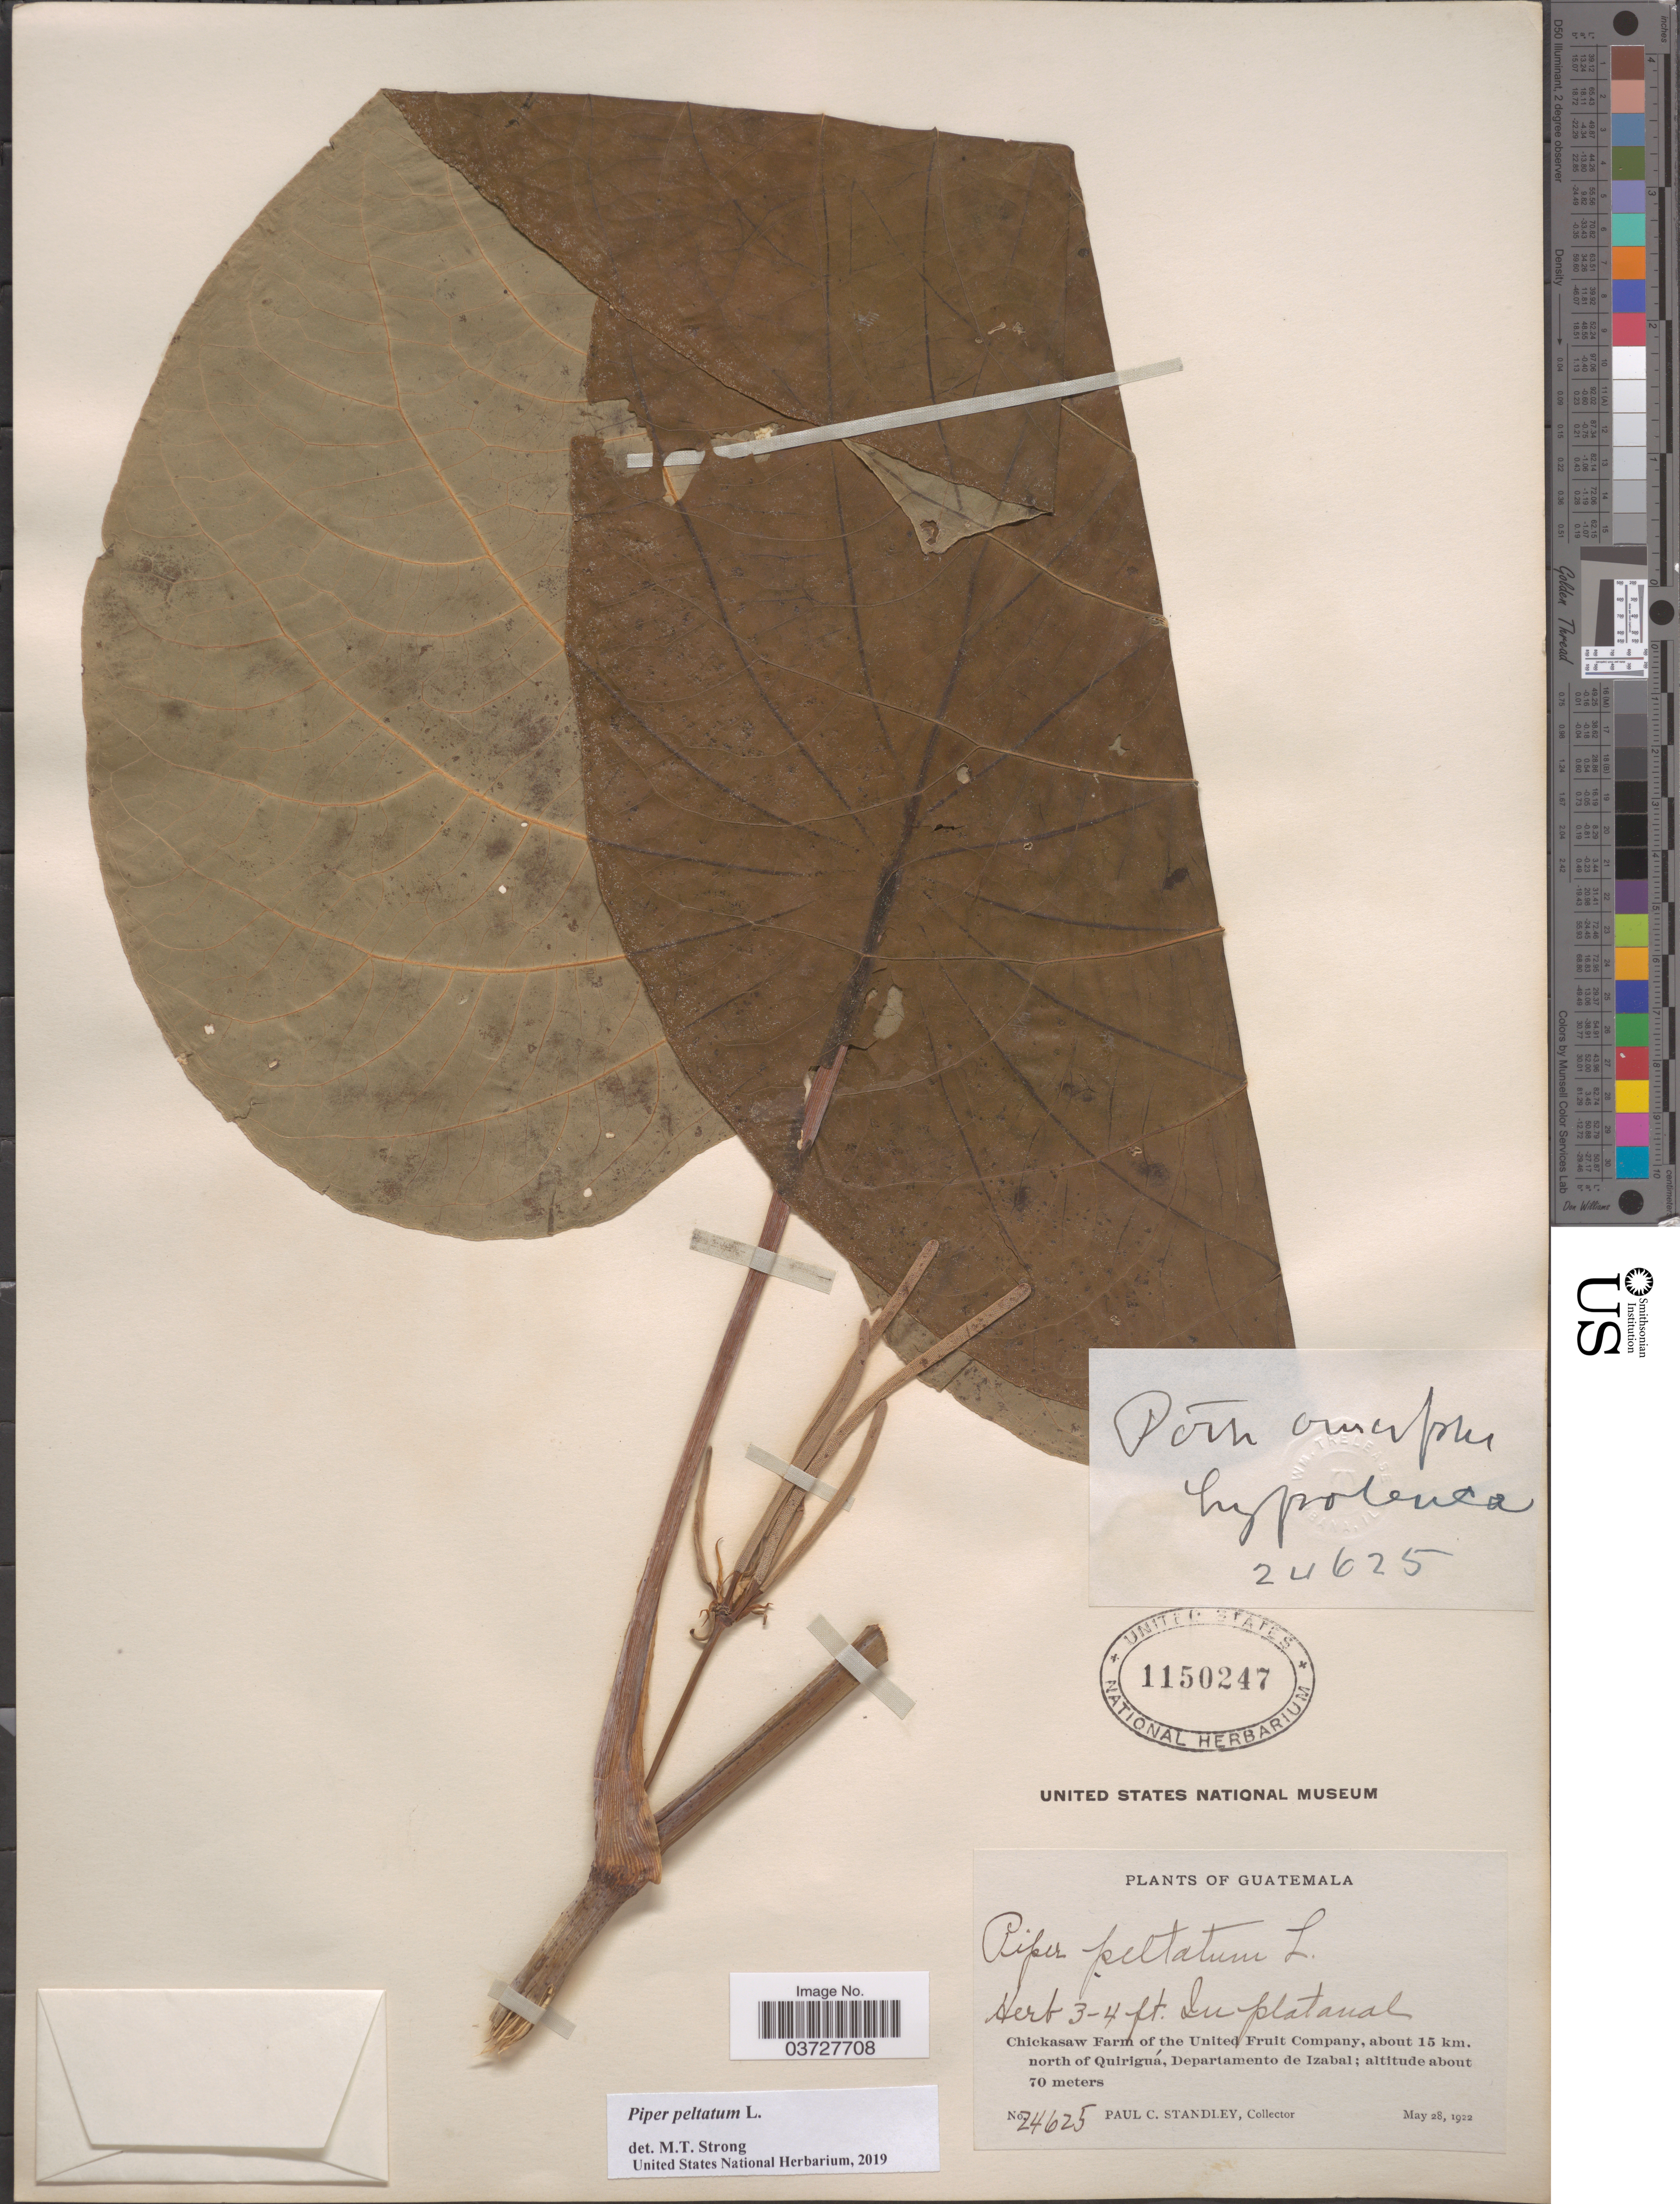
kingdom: Plantae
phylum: Tracheophyta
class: Magnoliopsida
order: Piperales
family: Piperaceae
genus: Piper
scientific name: Piper peltatum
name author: L.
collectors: P. C. Standley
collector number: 24625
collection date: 1922-05-28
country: Guatemala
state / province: Izabal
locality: Chickasaw Farm of the United Fruit Company, about 15 km. north of Quiriguá, Departamento de Izabal.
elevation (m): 70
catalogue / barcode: US 1150247